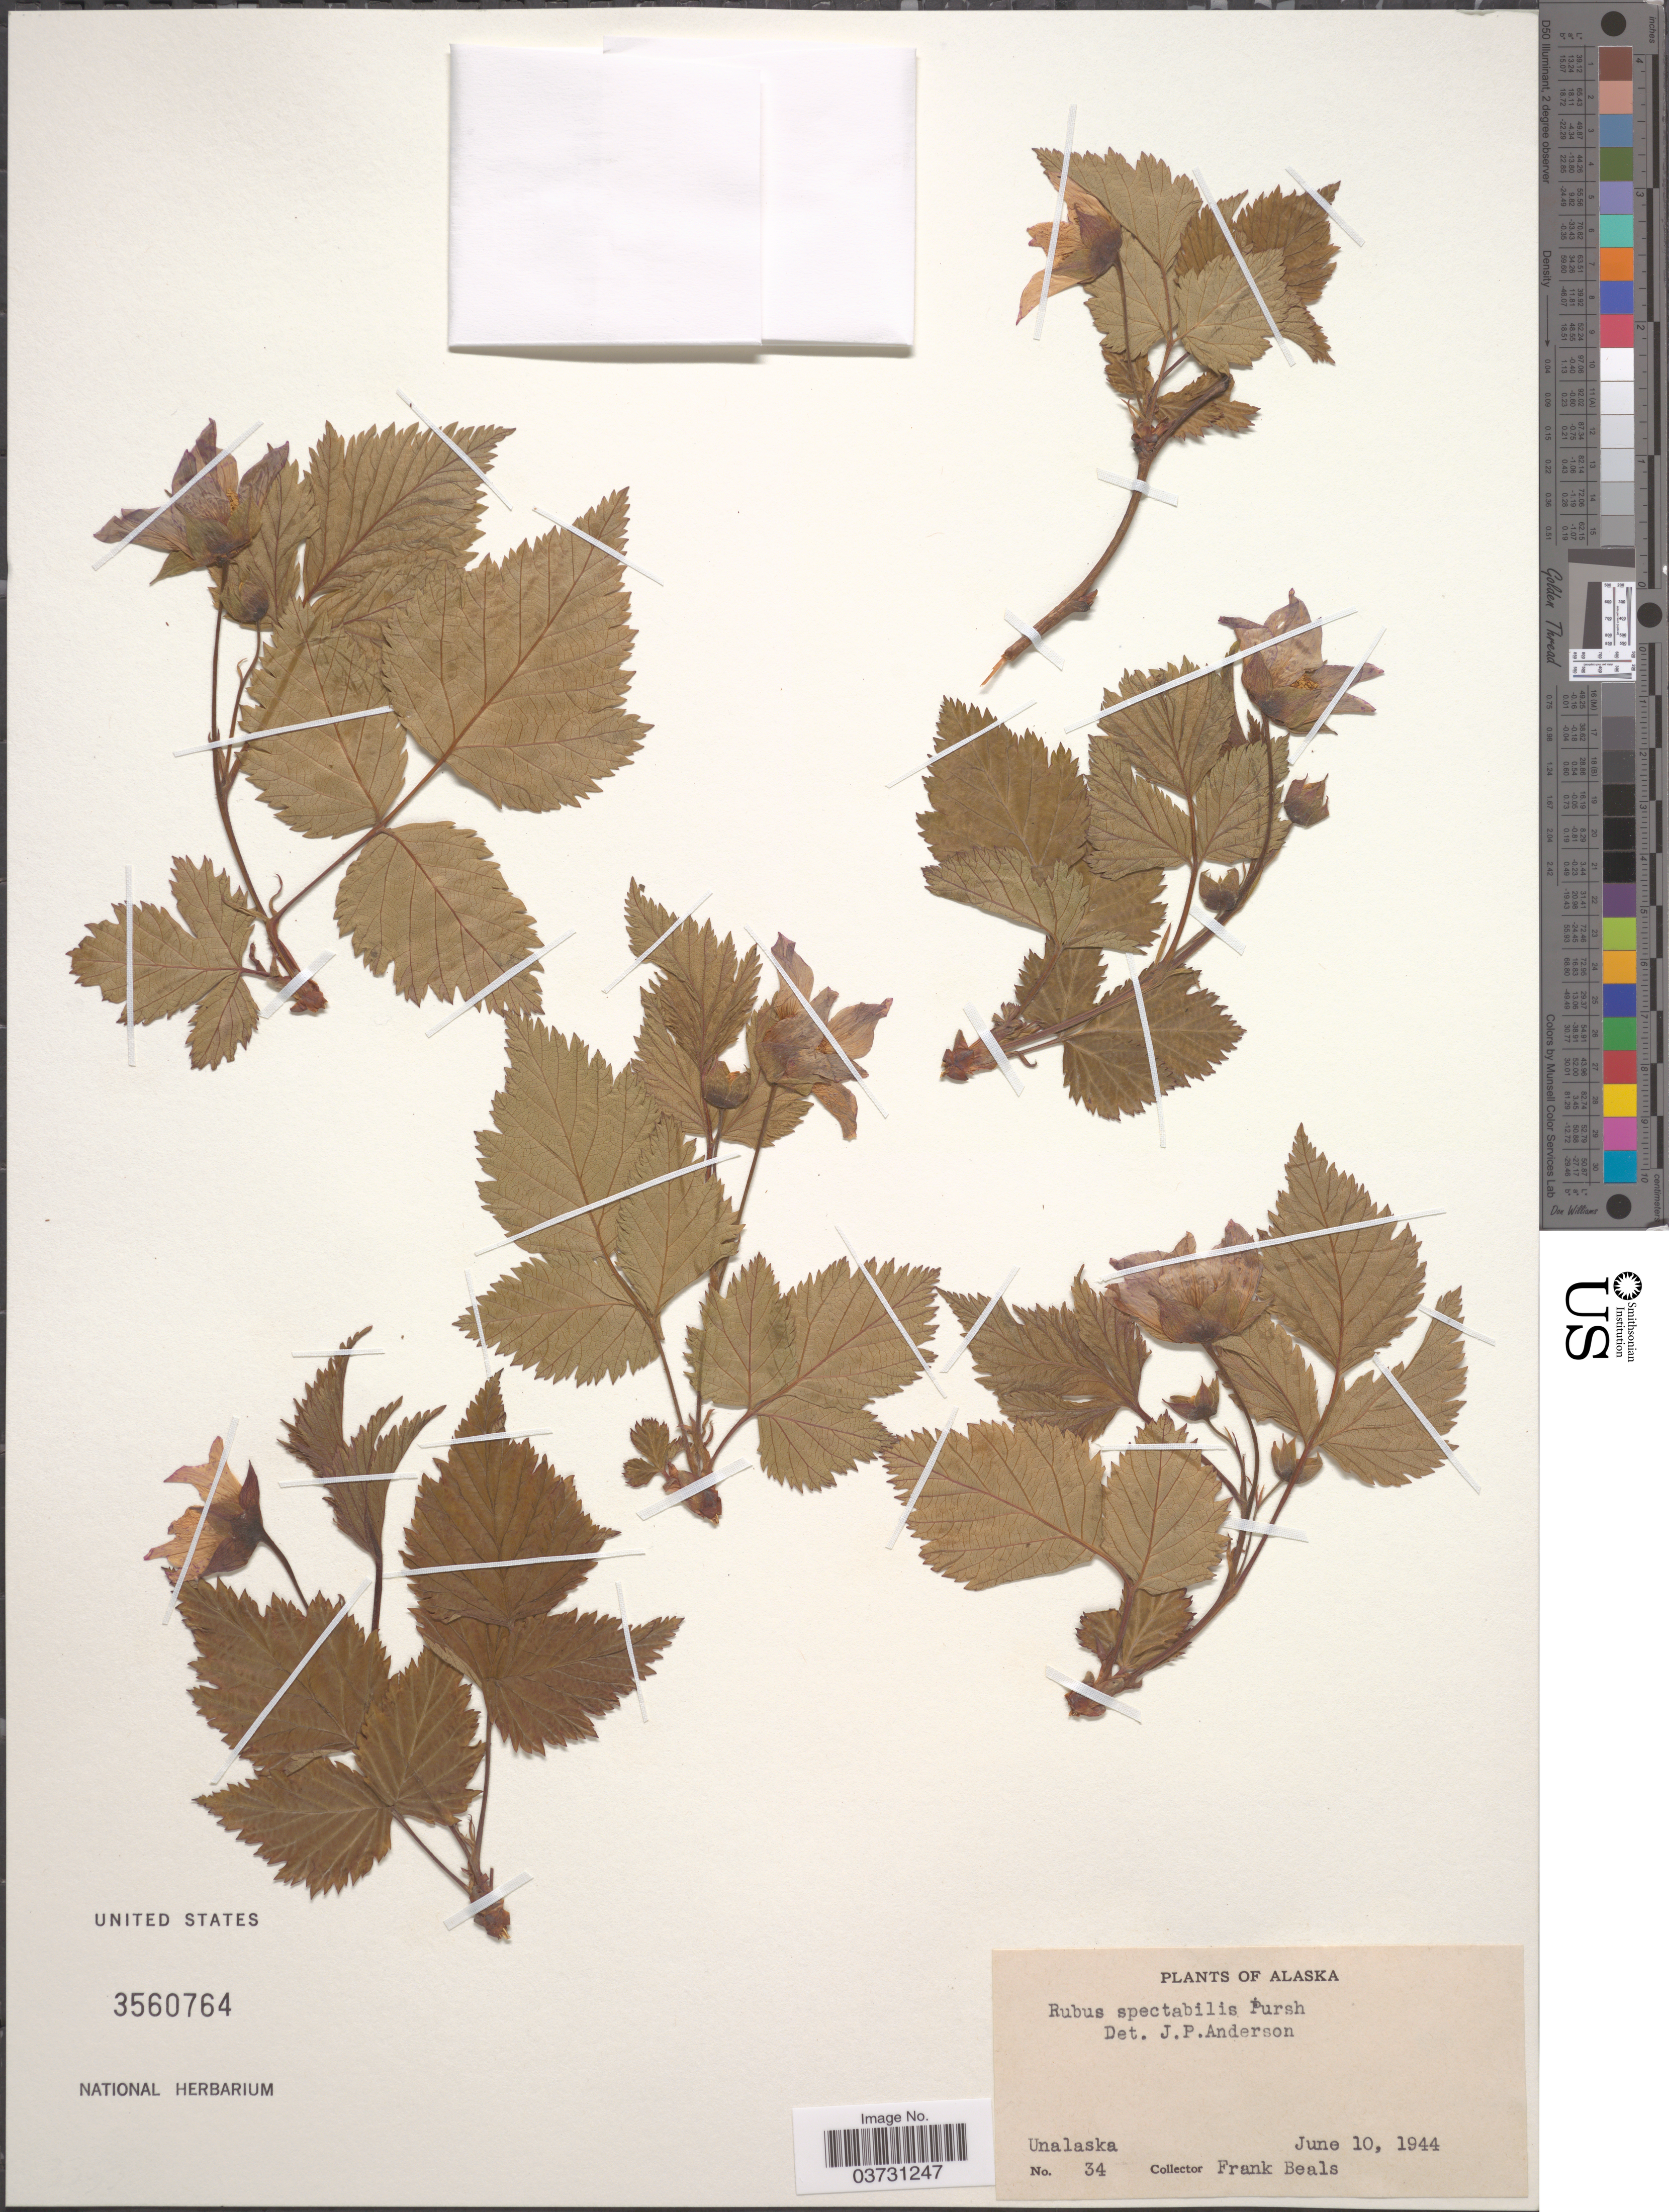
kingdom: Plantae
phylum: Tracheophyta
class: Magnoliopsida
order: Rosales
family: Rosaceae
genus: Rubus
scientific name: Rubus spectabilis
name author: Pursh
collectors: F. Beals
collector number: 34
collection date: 1944-06-10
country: United States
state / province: Alaska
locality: Unalaska.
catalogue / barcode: US 3560764